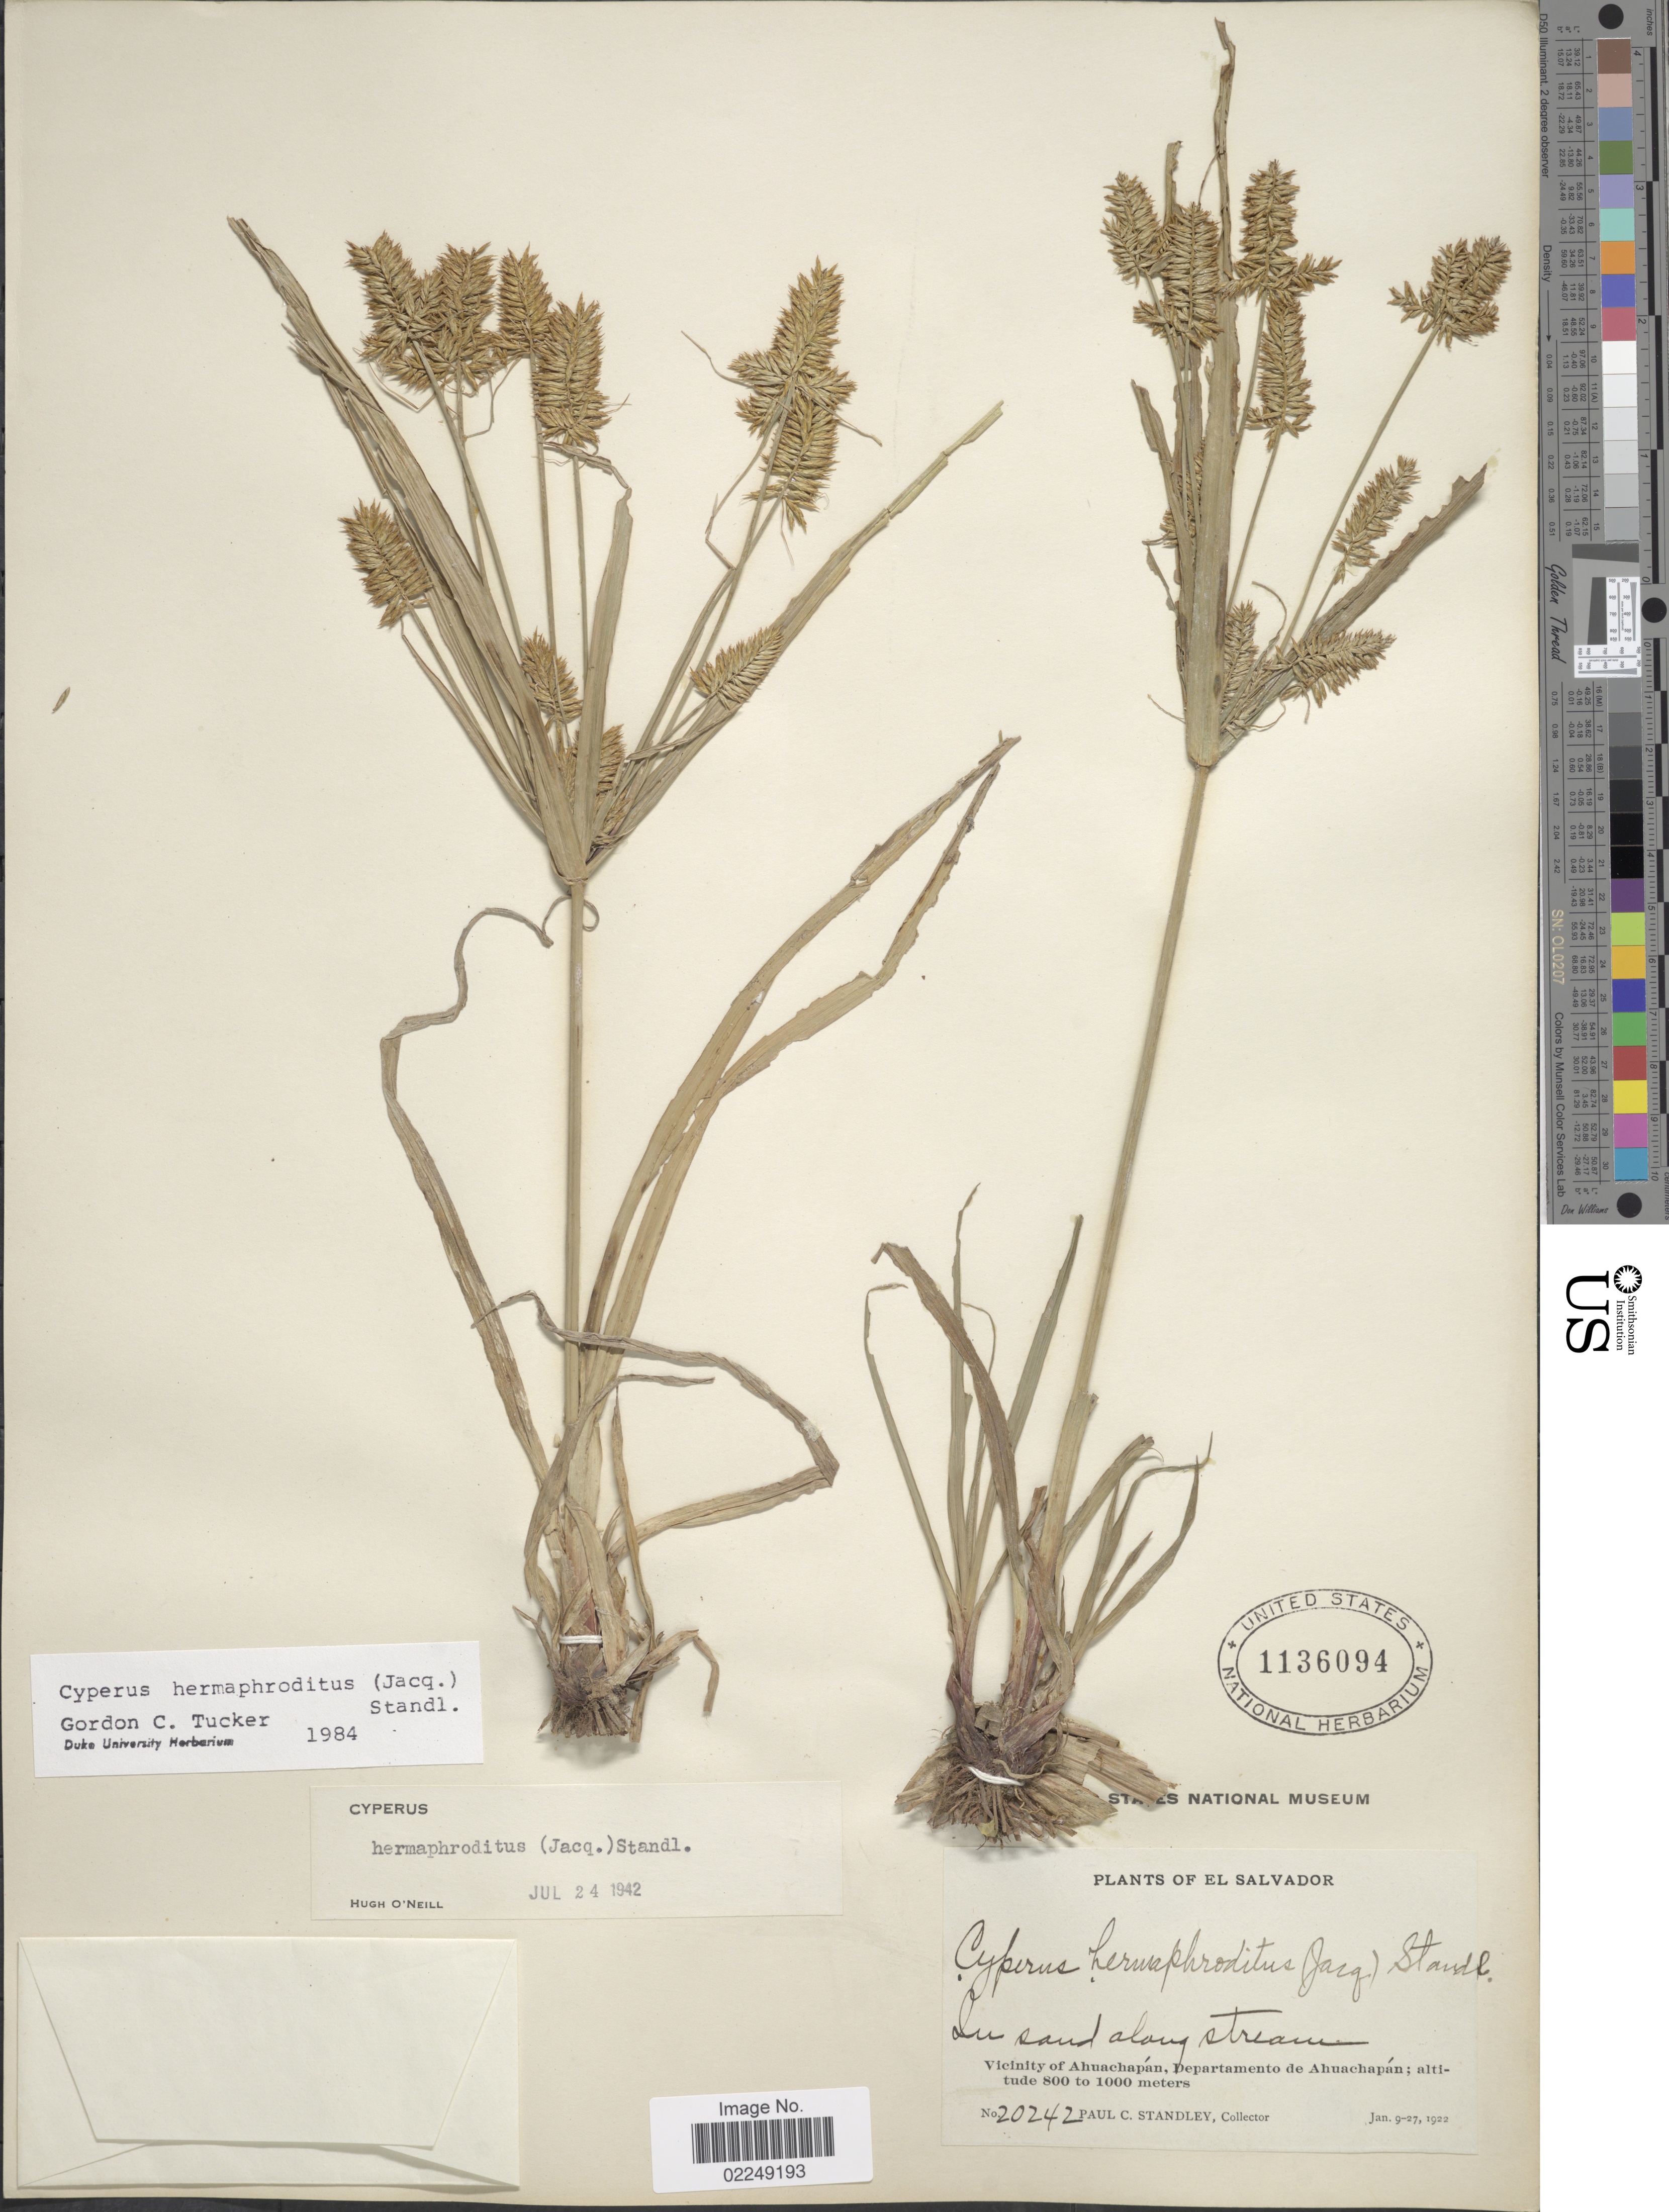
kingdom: Plantae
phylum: Tracheophyta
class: Liliopsida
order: Poales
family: Cyperaceae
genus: Cyperus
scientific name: Cyperus hermaphroditus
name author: (Jacq.) Standl.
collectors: P. C. Standley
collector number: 20242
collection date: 1922-01-09/1922-01-27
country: El Salvador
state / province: Ahuachapan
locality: Vicinity of Ahuachapan, Departamento de Ahuachapan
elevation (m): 800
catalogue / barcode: US 1136094